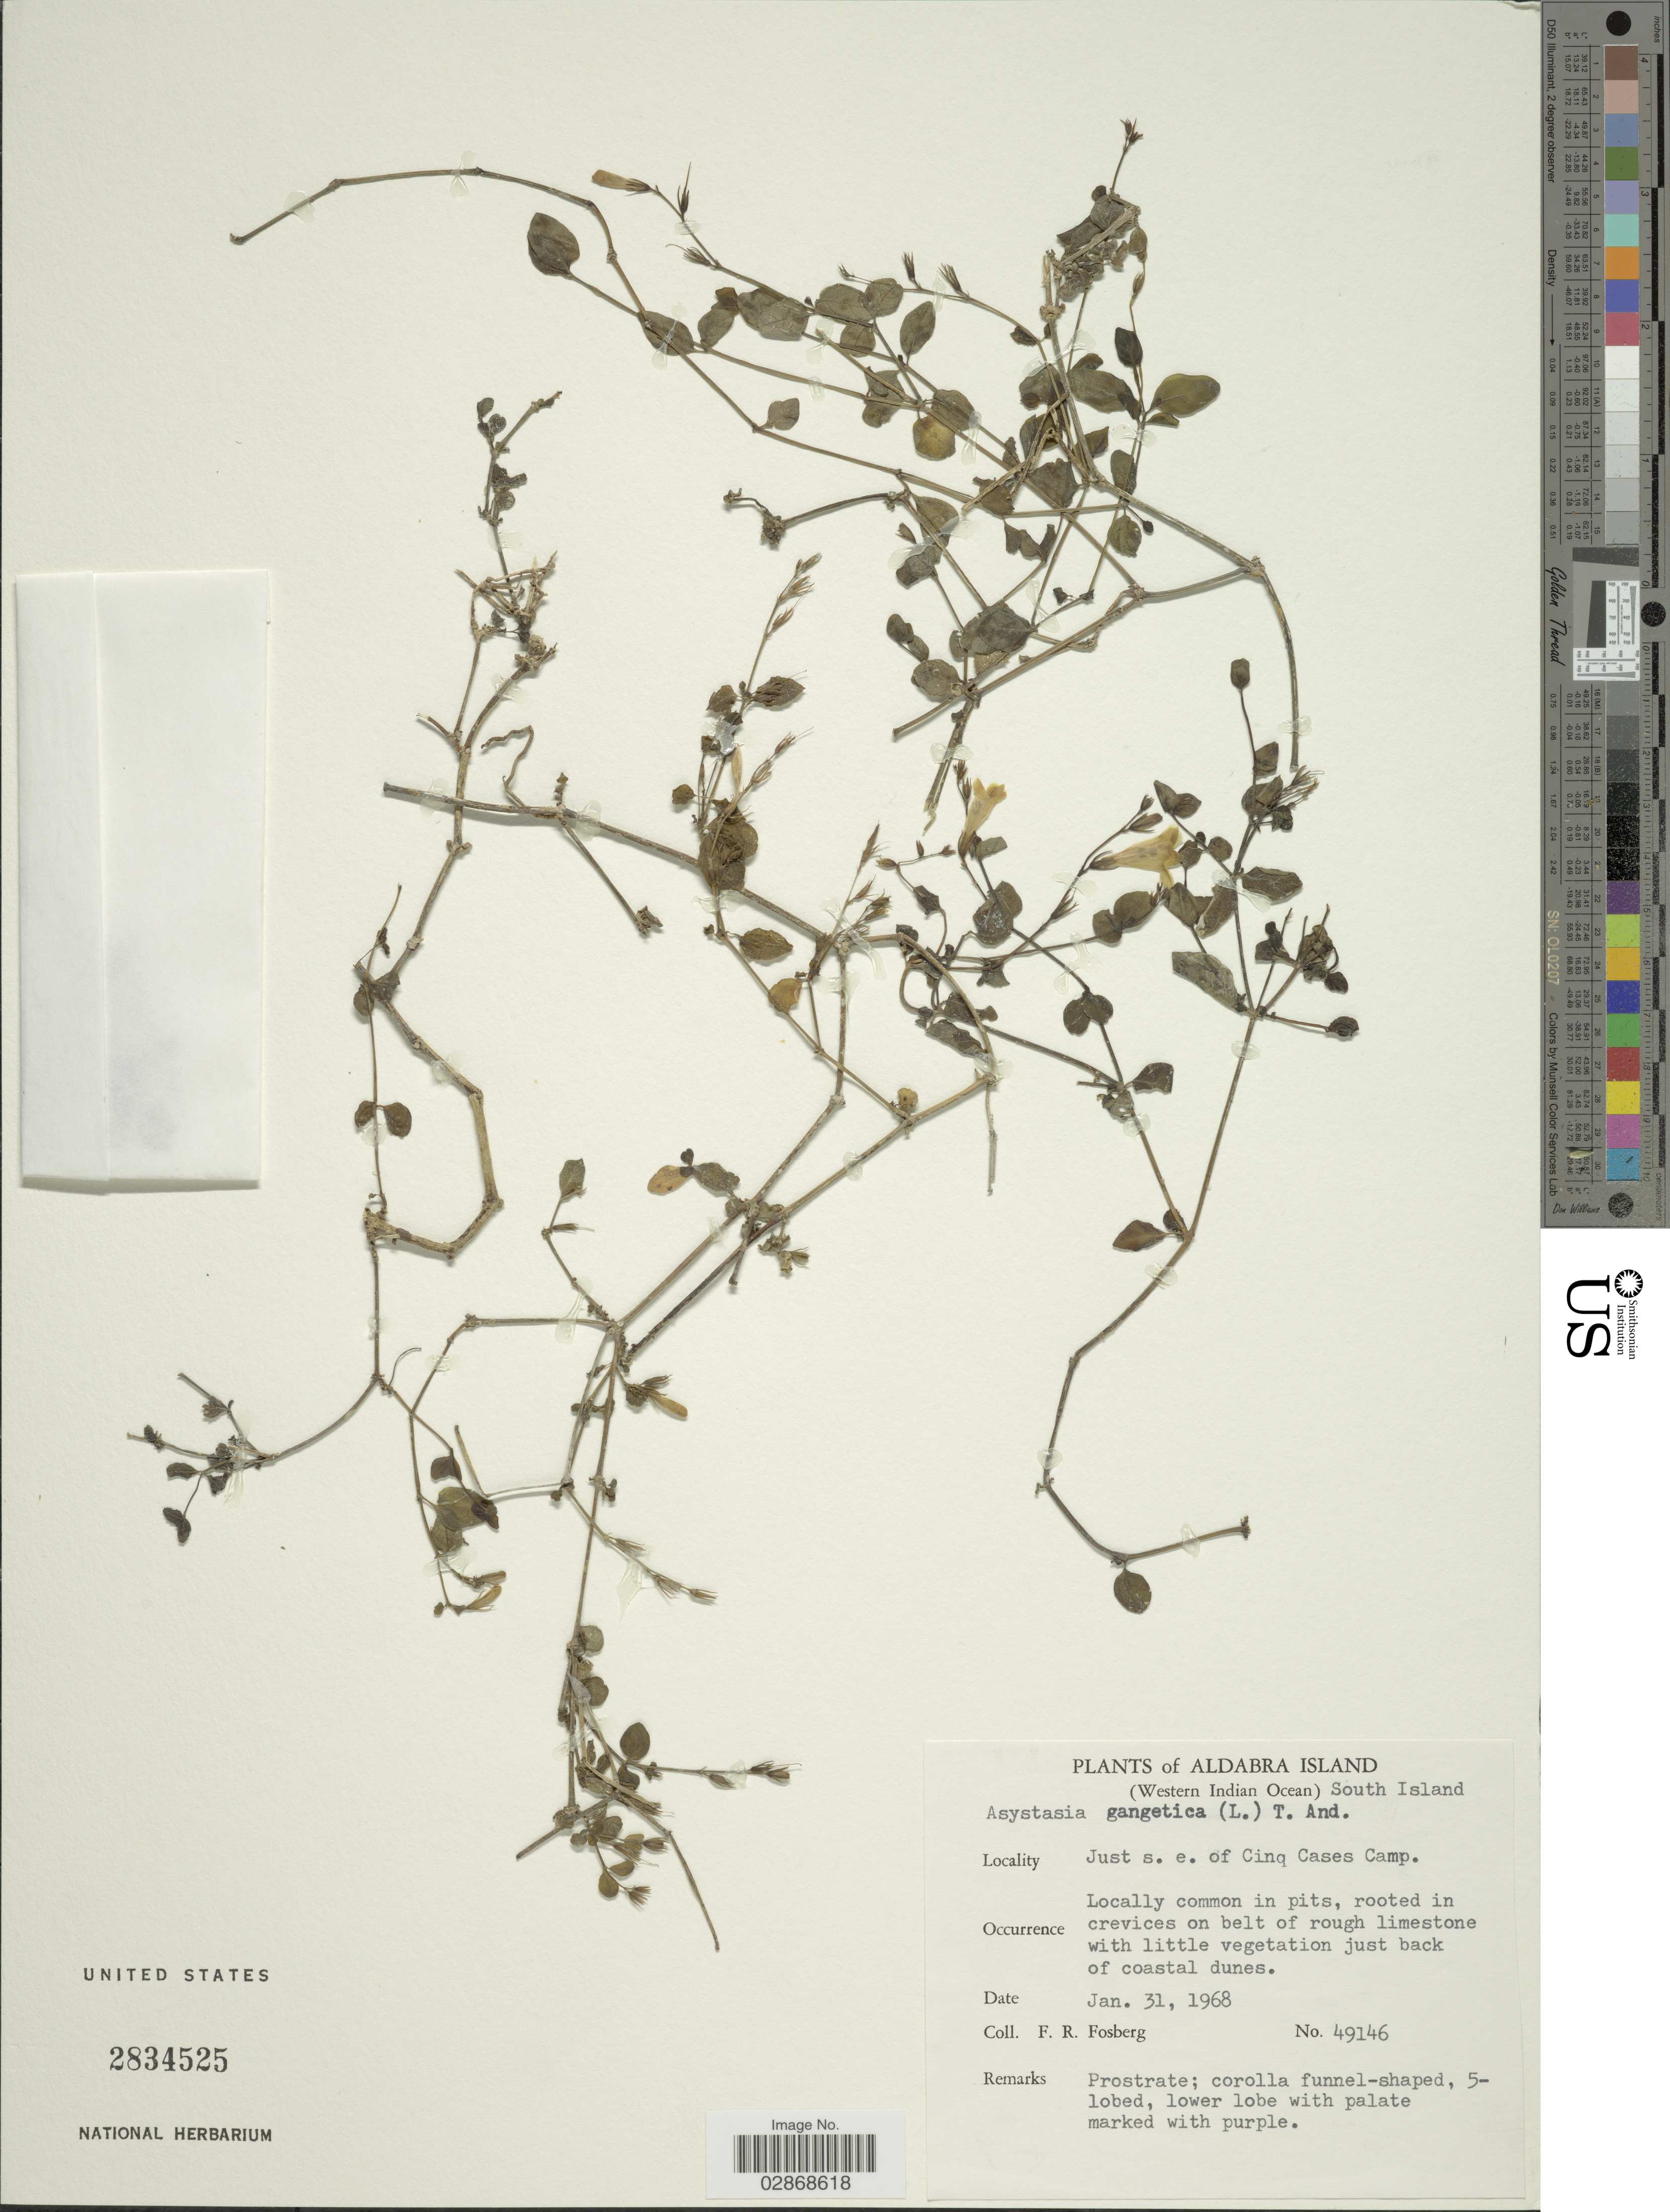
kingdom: Plantae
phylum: Tracheophyta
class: Magnoliopsida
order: Lamiales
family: Acanthaceae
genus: Asystasia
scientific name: Asystasia bojeriana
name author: Nees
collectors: F. R. Fosberg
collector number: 49146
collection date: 1968-01-31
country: Seychelles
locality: Aldabra Island (Western Indian Ocean). South Island. Just s. e. of Cinq Cases Camp.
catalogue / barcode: US 2834525